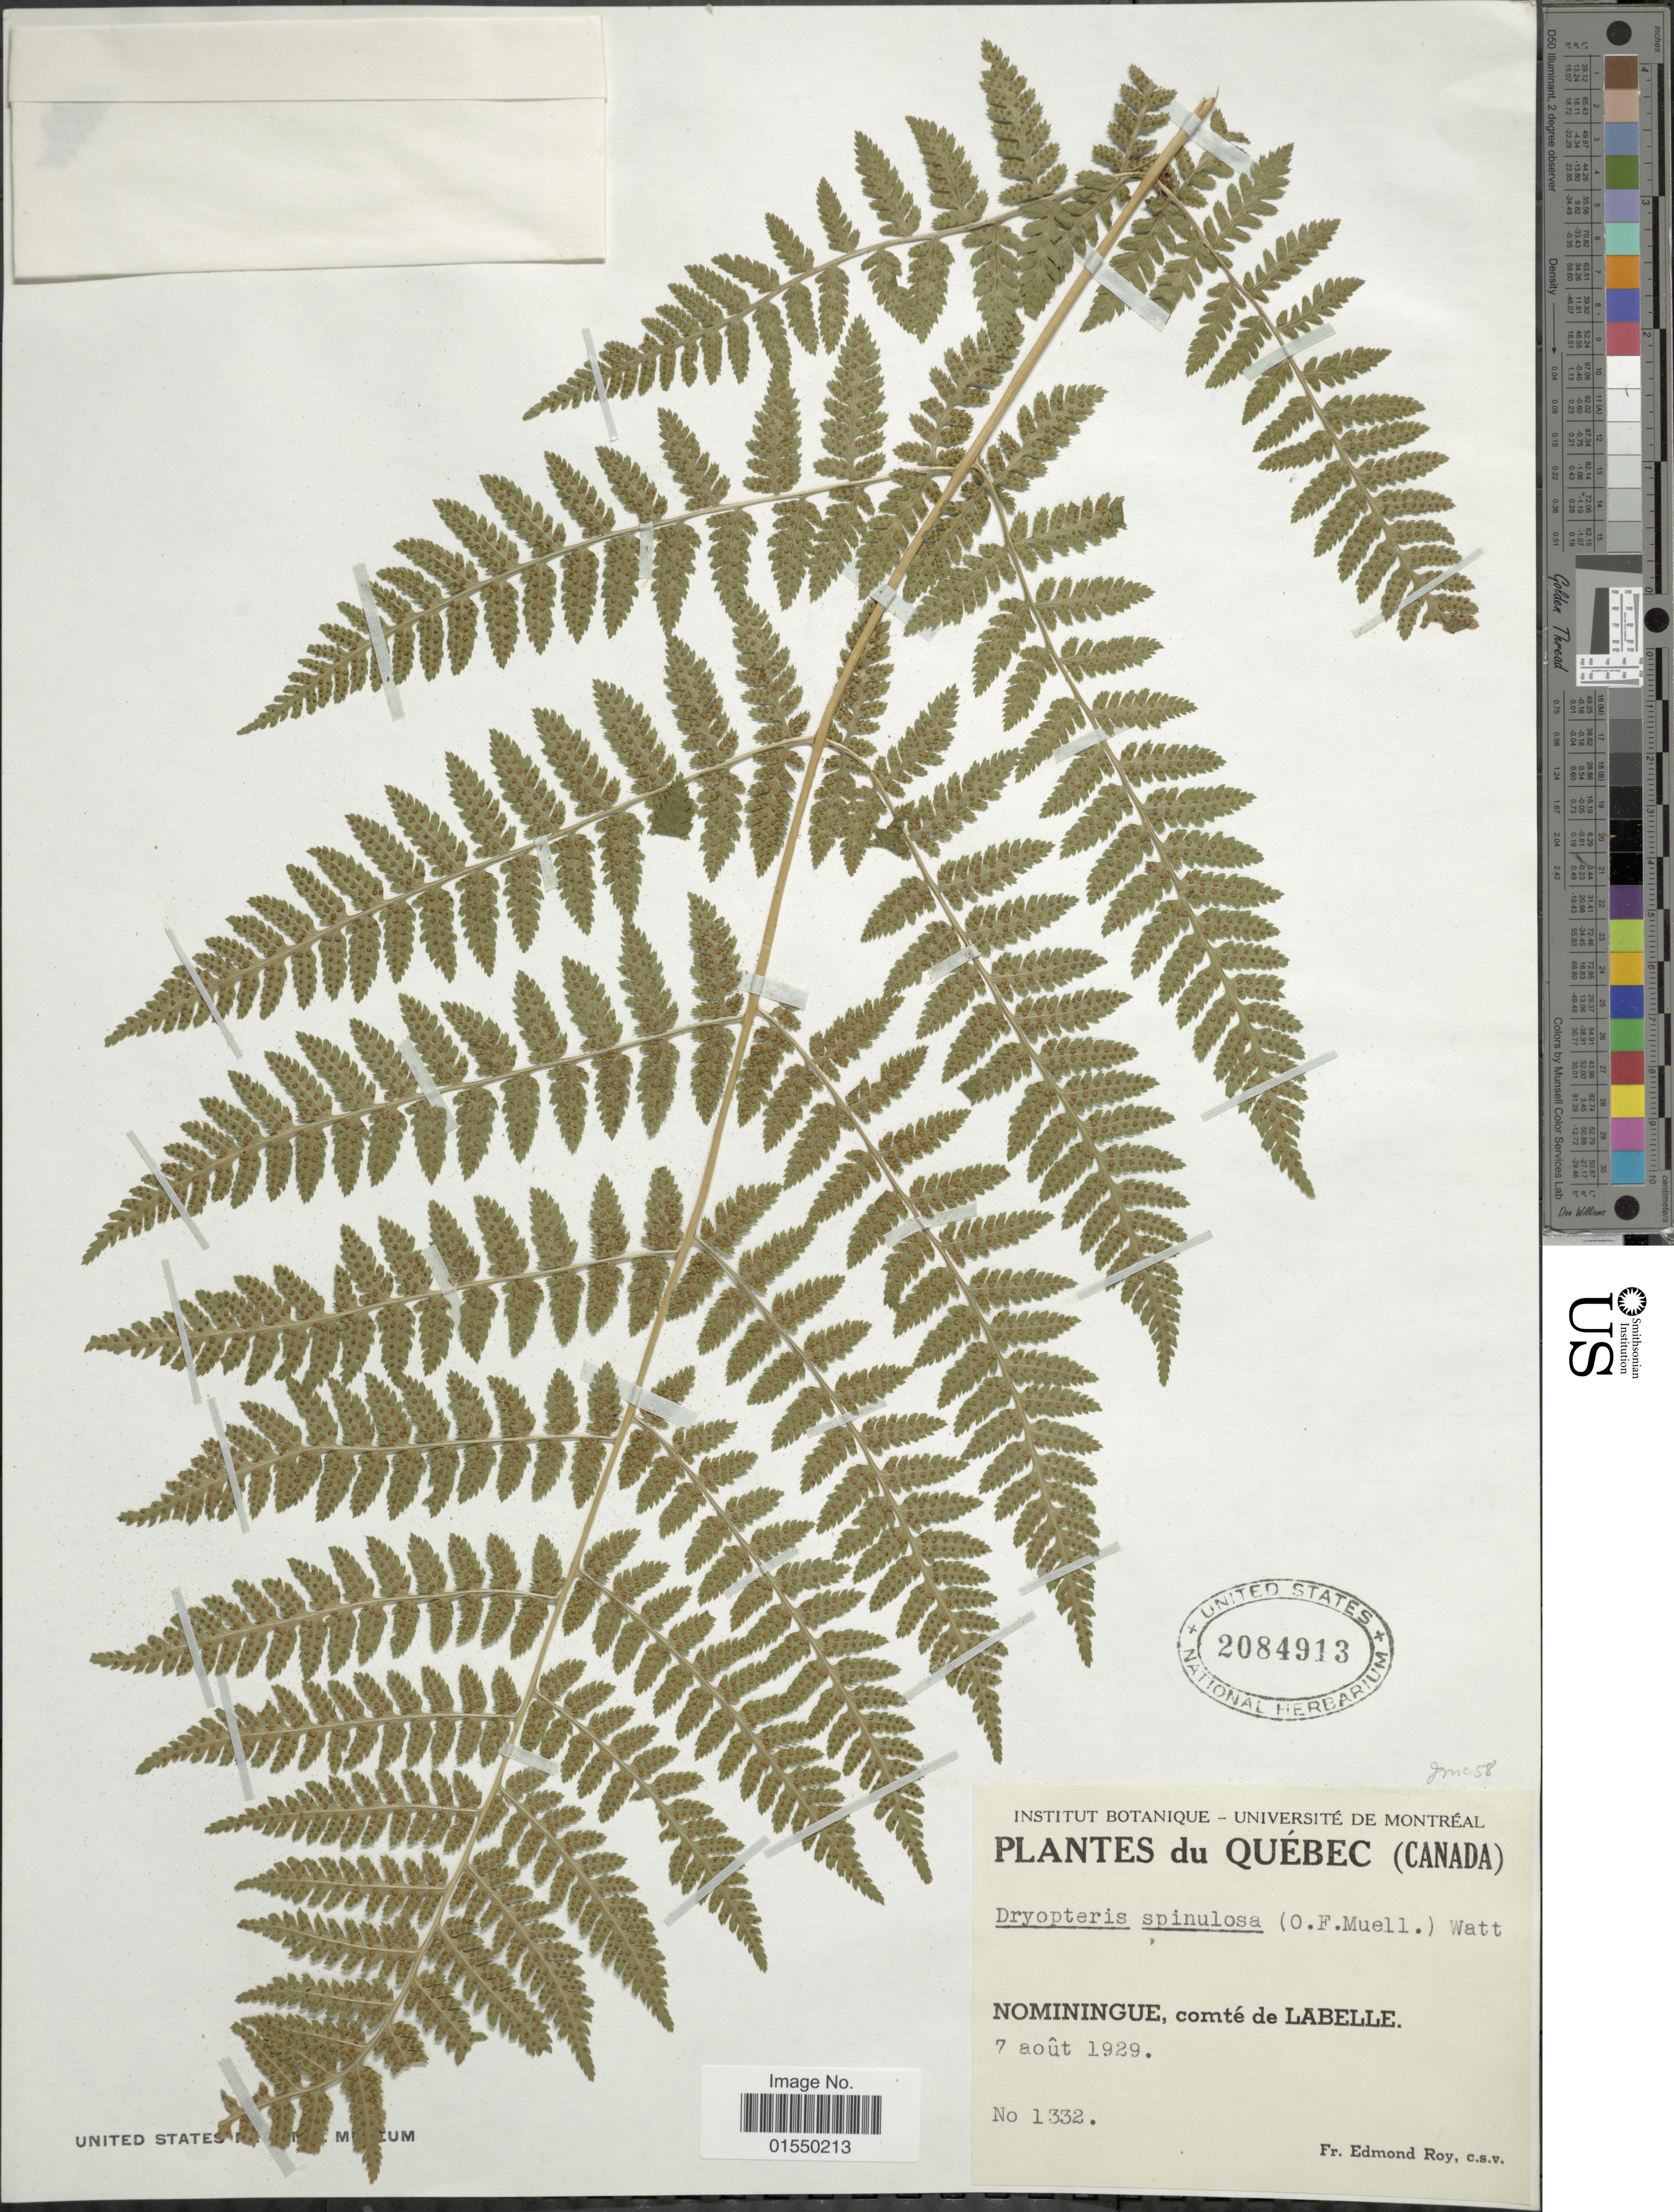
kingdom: Plantae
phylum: Tracheophyta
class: Polypodiopsida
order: Polypodiales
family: Dryopteridaceae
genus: Dryopteris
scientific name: Dryopteris carthusiana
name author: (Villars) H.P. Fuchs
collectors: E. Roy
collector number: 1332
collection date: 1929-08-07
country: Canada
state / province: Quebec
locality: Nominingue, comte de Labelle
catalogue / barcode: US 2084913